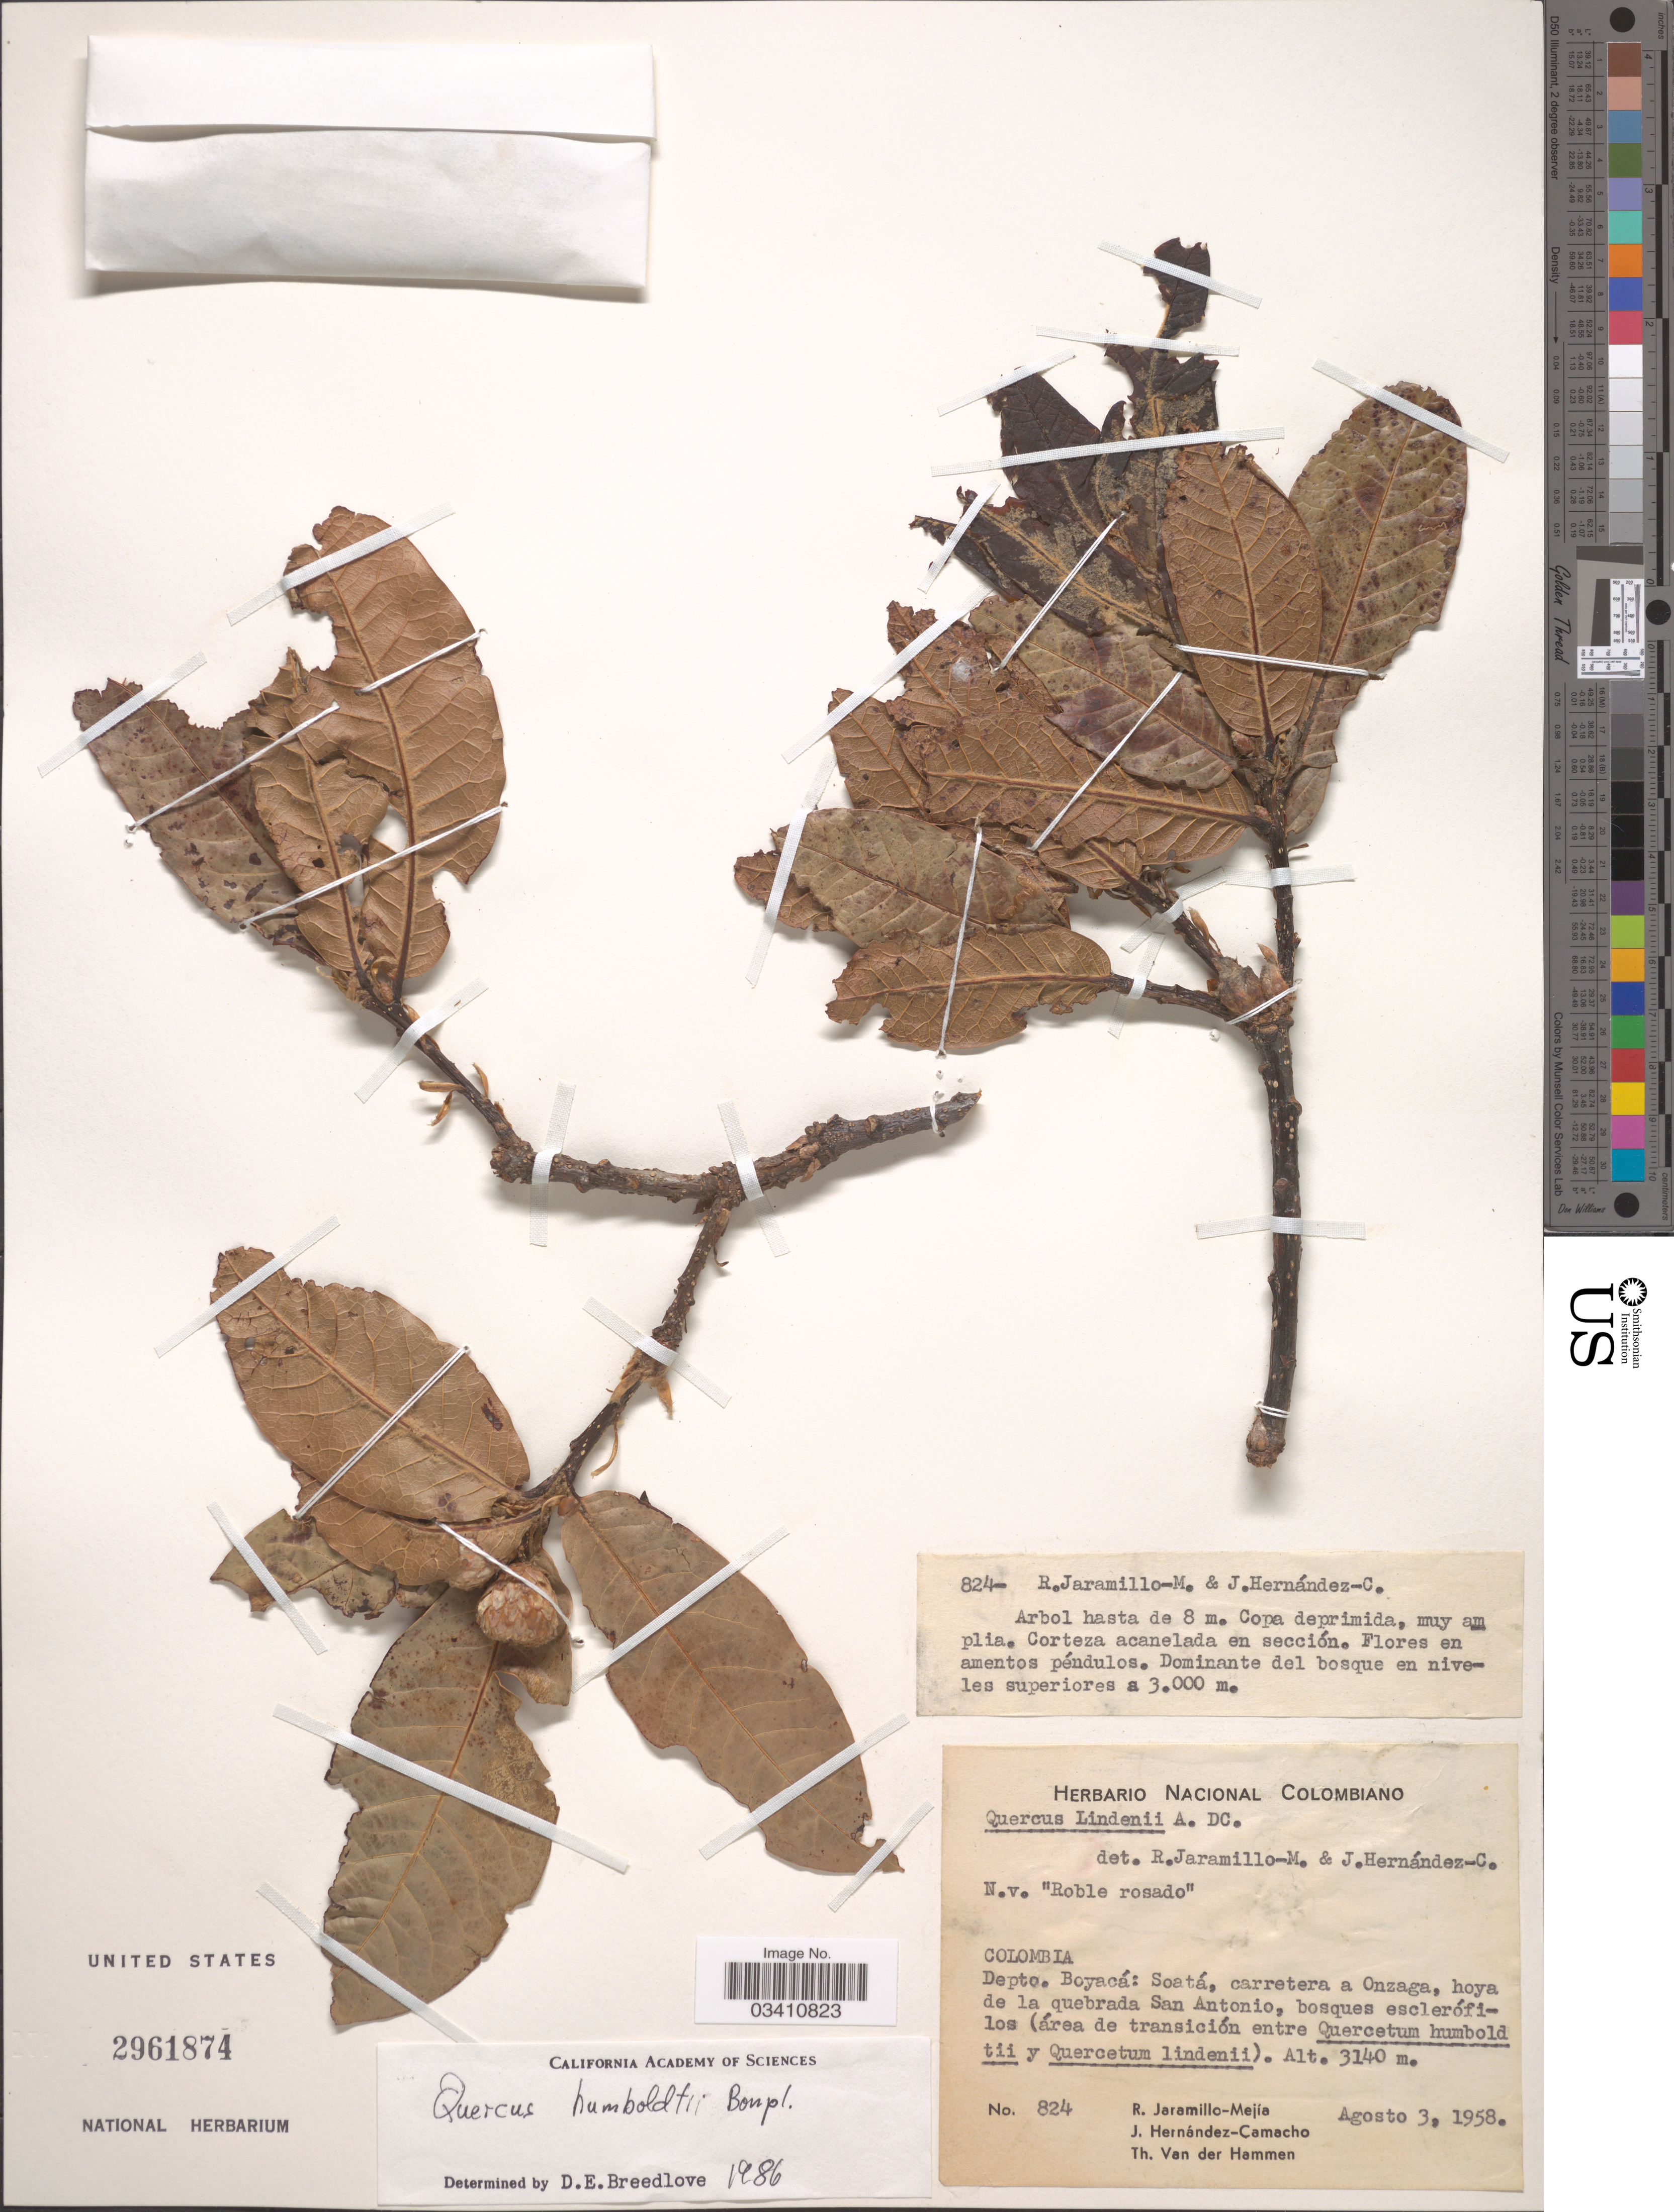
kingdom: Plantae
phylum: Tracheophyta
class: Magnoliopsida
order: Fagales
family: Fagaceae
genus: Quercus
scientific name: Quercus humboldtii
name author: Bonpl.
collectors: R. Jaramillo M., J. Hernández-Camacho & T. Van der Hammen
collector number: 824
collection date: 1958-08-03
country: Colombia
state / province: Boyacá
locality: Depto. Boyacá: Soatá, carretera a Onzaga, hoya de la quebrada San Antonio.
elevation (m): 3000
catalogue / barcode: US 2961874